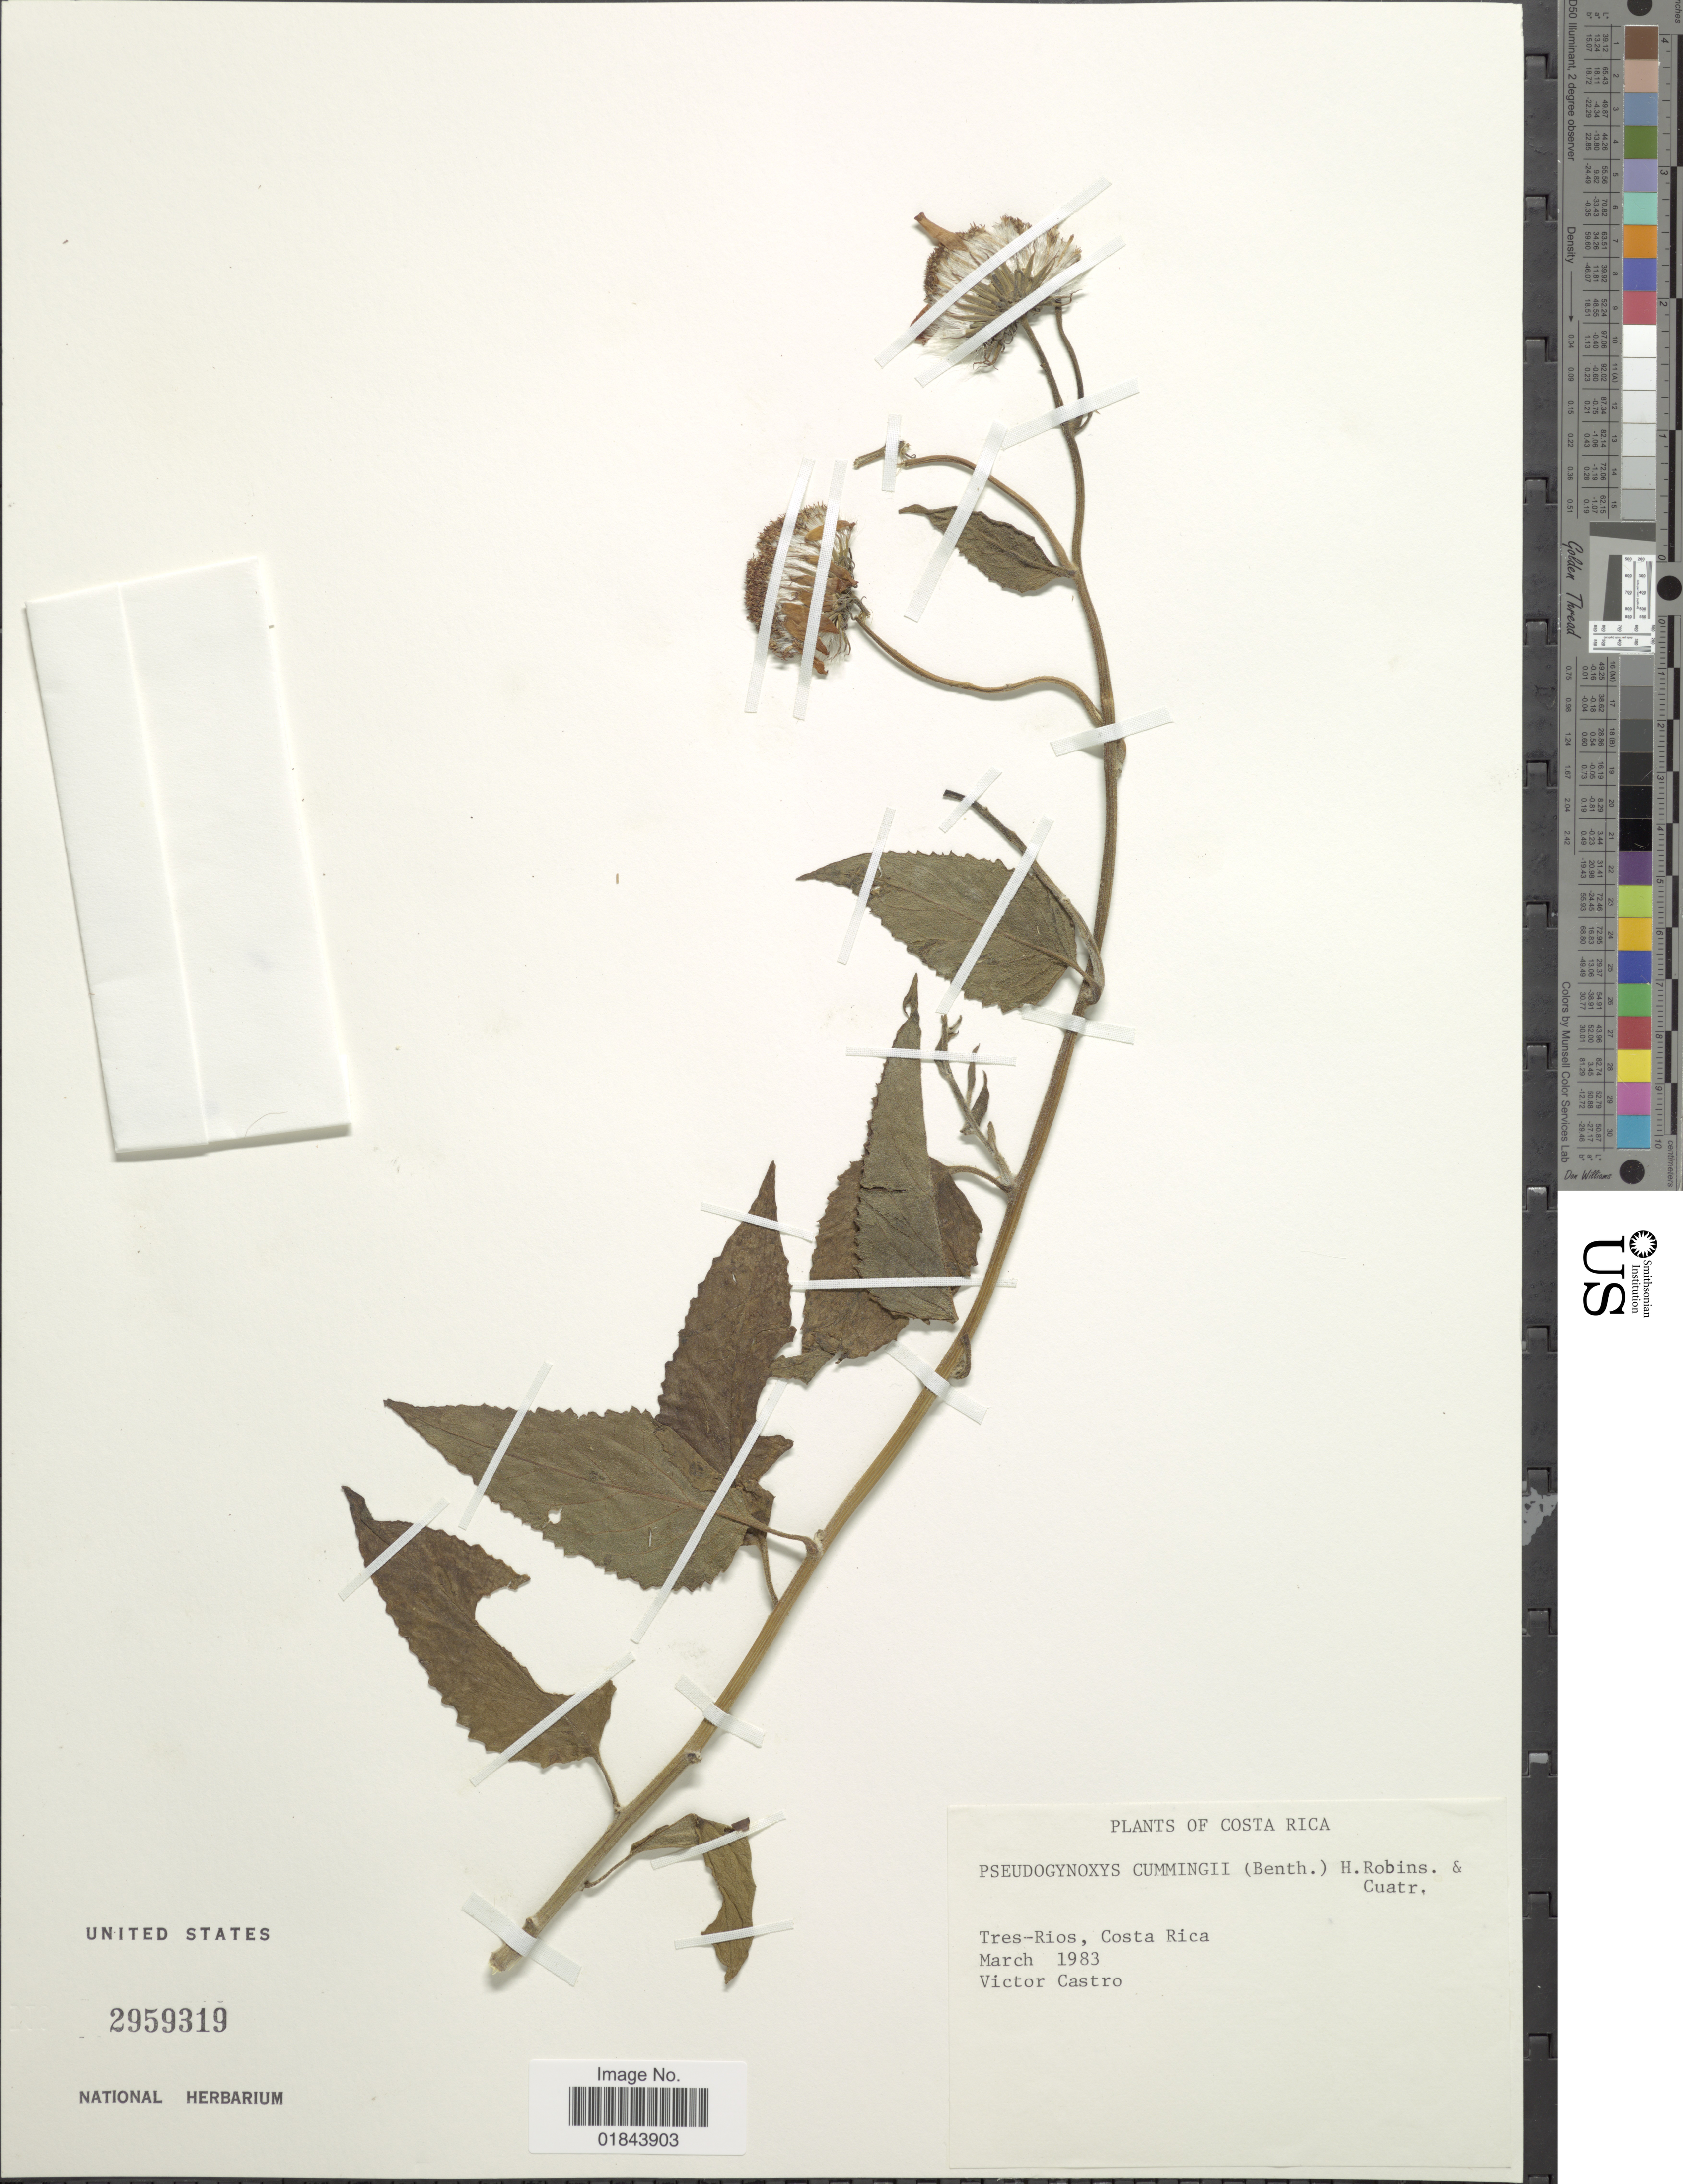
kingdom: Plantae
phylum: Tracheophyta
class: Magnoliopsida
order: Asterales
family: Asteraceae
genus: Pseudogynoxys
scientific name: Pseudogynoxys cummingii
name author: (Benth.) H. Rob. & Cuatrec.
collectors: V. Castro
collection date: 1983-03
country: Costa Rica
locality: Tres-Rios, Costa Rica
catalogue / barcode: US 2959319